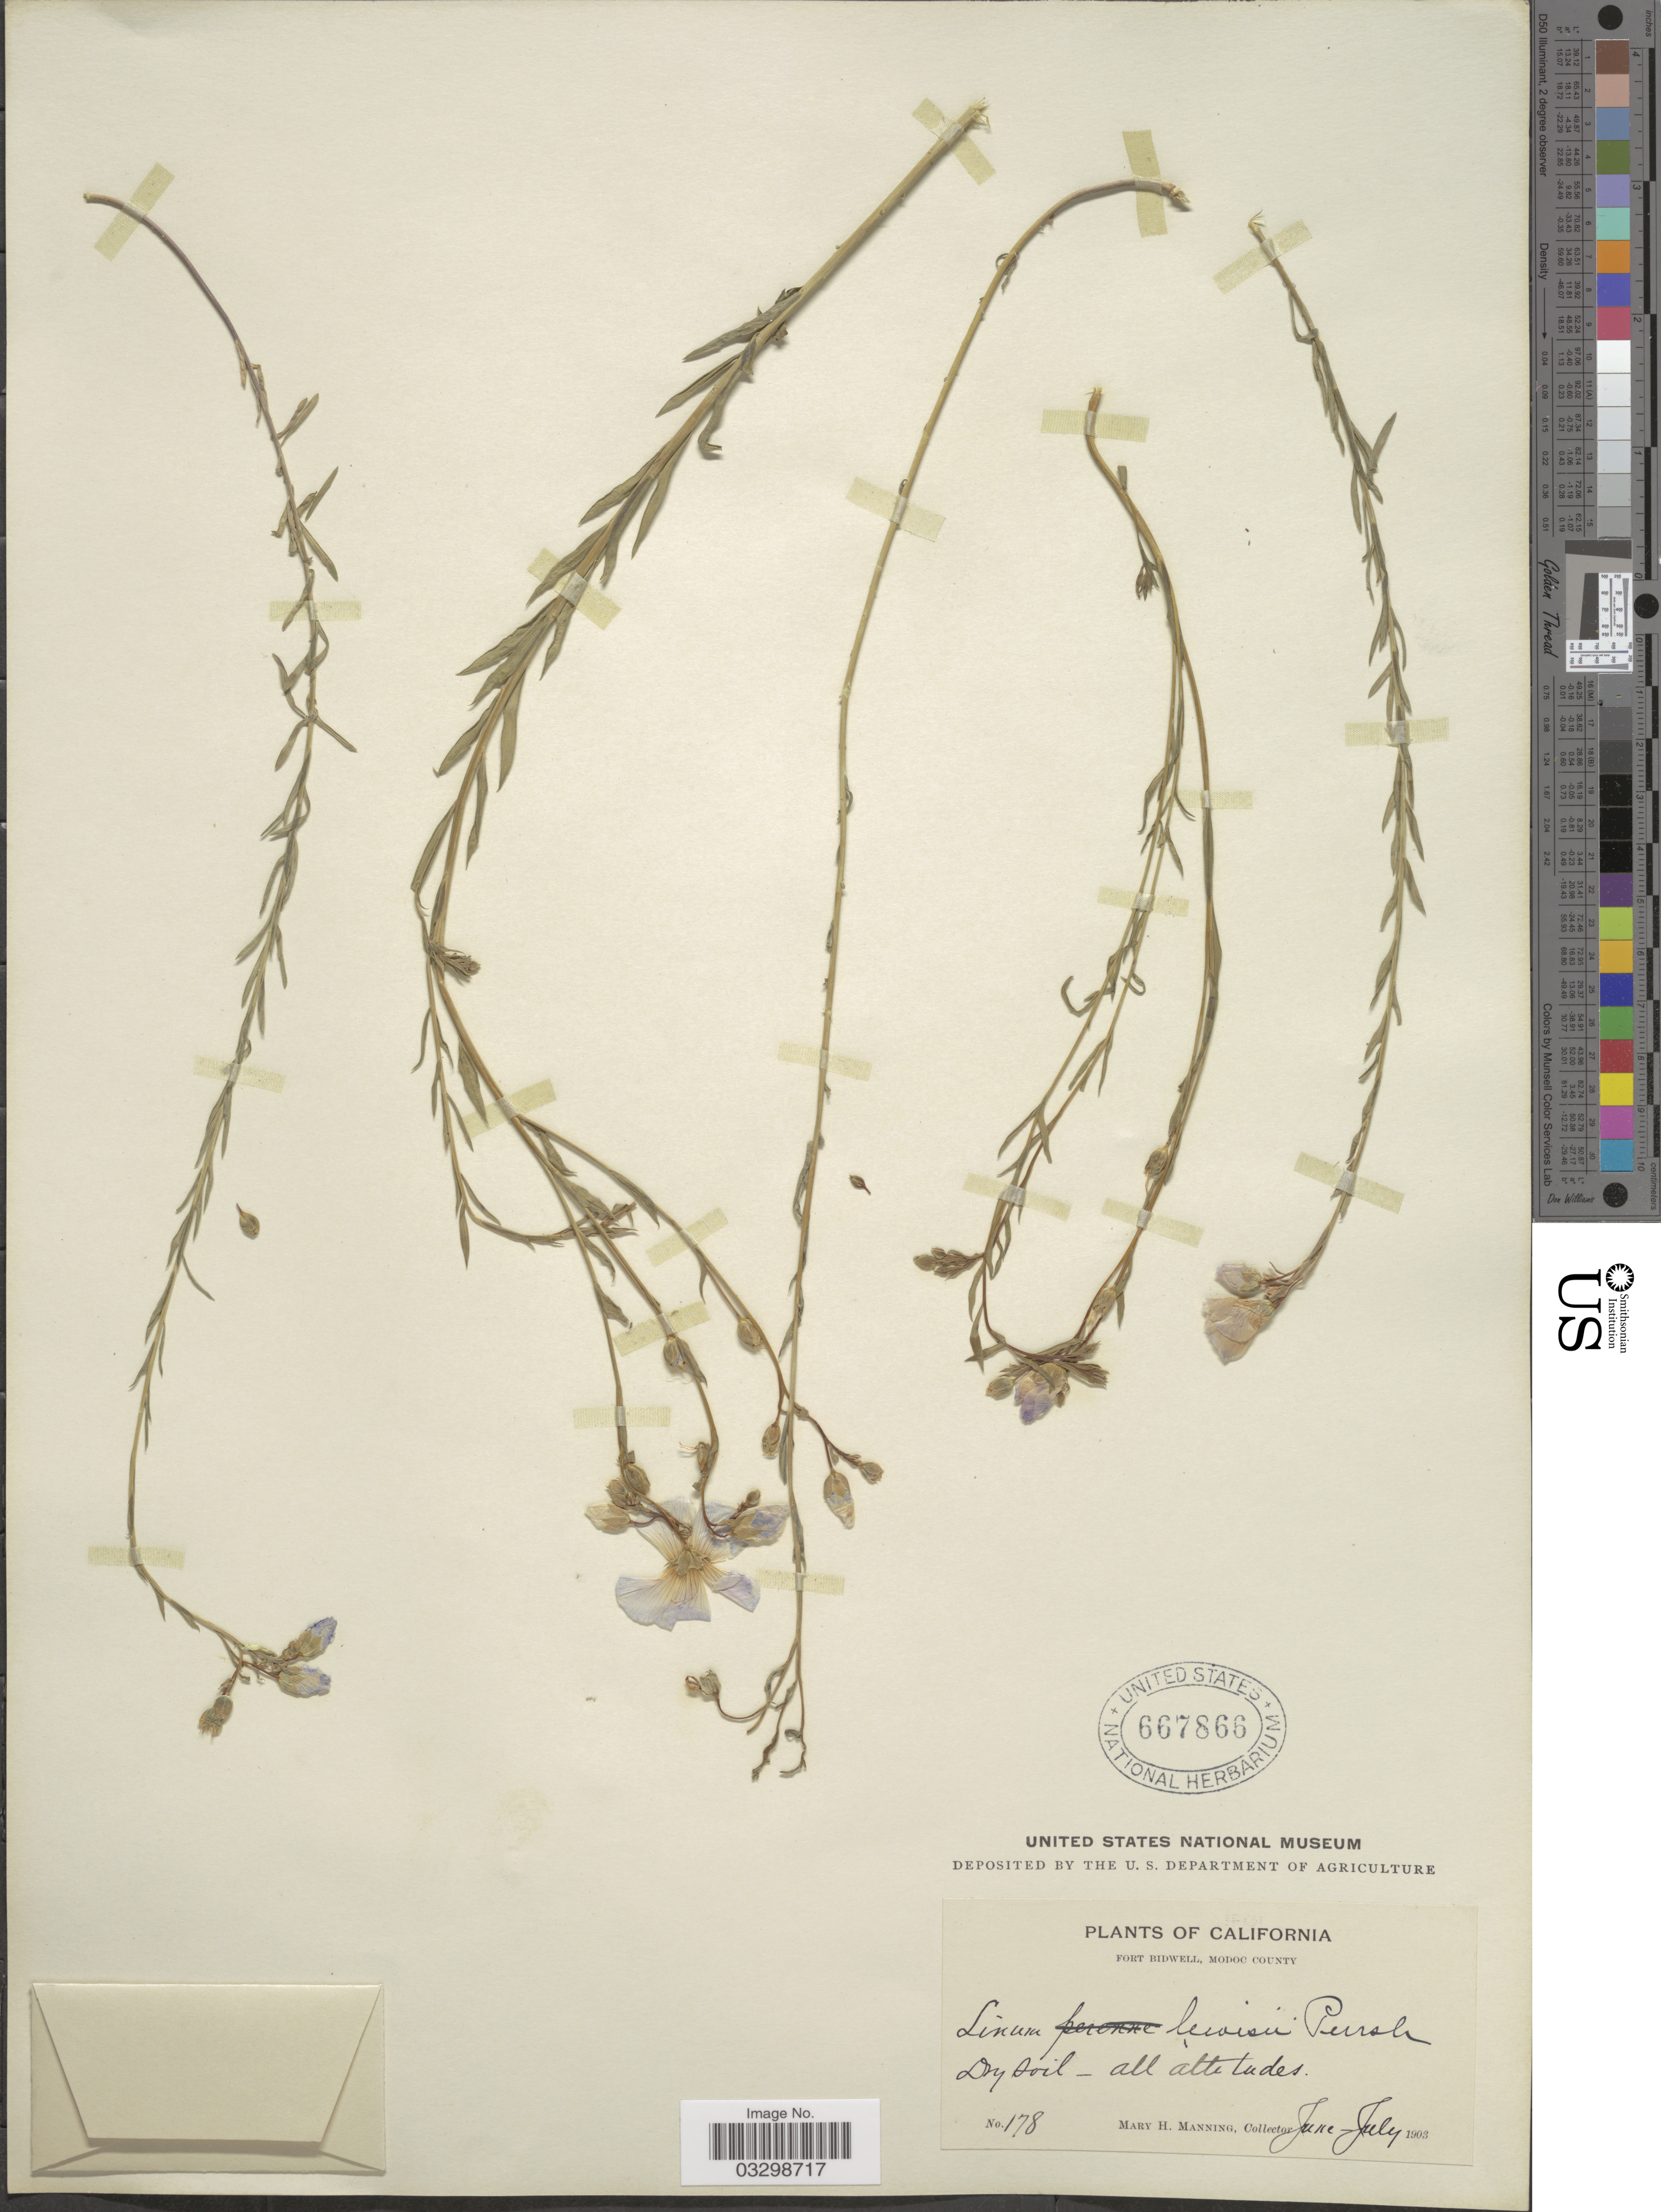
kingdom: Plantae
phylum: Tracheophyta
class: Magnoliopsida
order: Malpighiales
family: Linaceae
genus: Linum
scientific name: Linum lewisii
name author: Pursh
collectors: M. Manning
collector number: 178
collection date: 1903-06/1903-07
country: United States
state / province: California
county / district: Modoc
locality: Fort Bidwell, Modoc County.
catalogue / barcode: US 667866